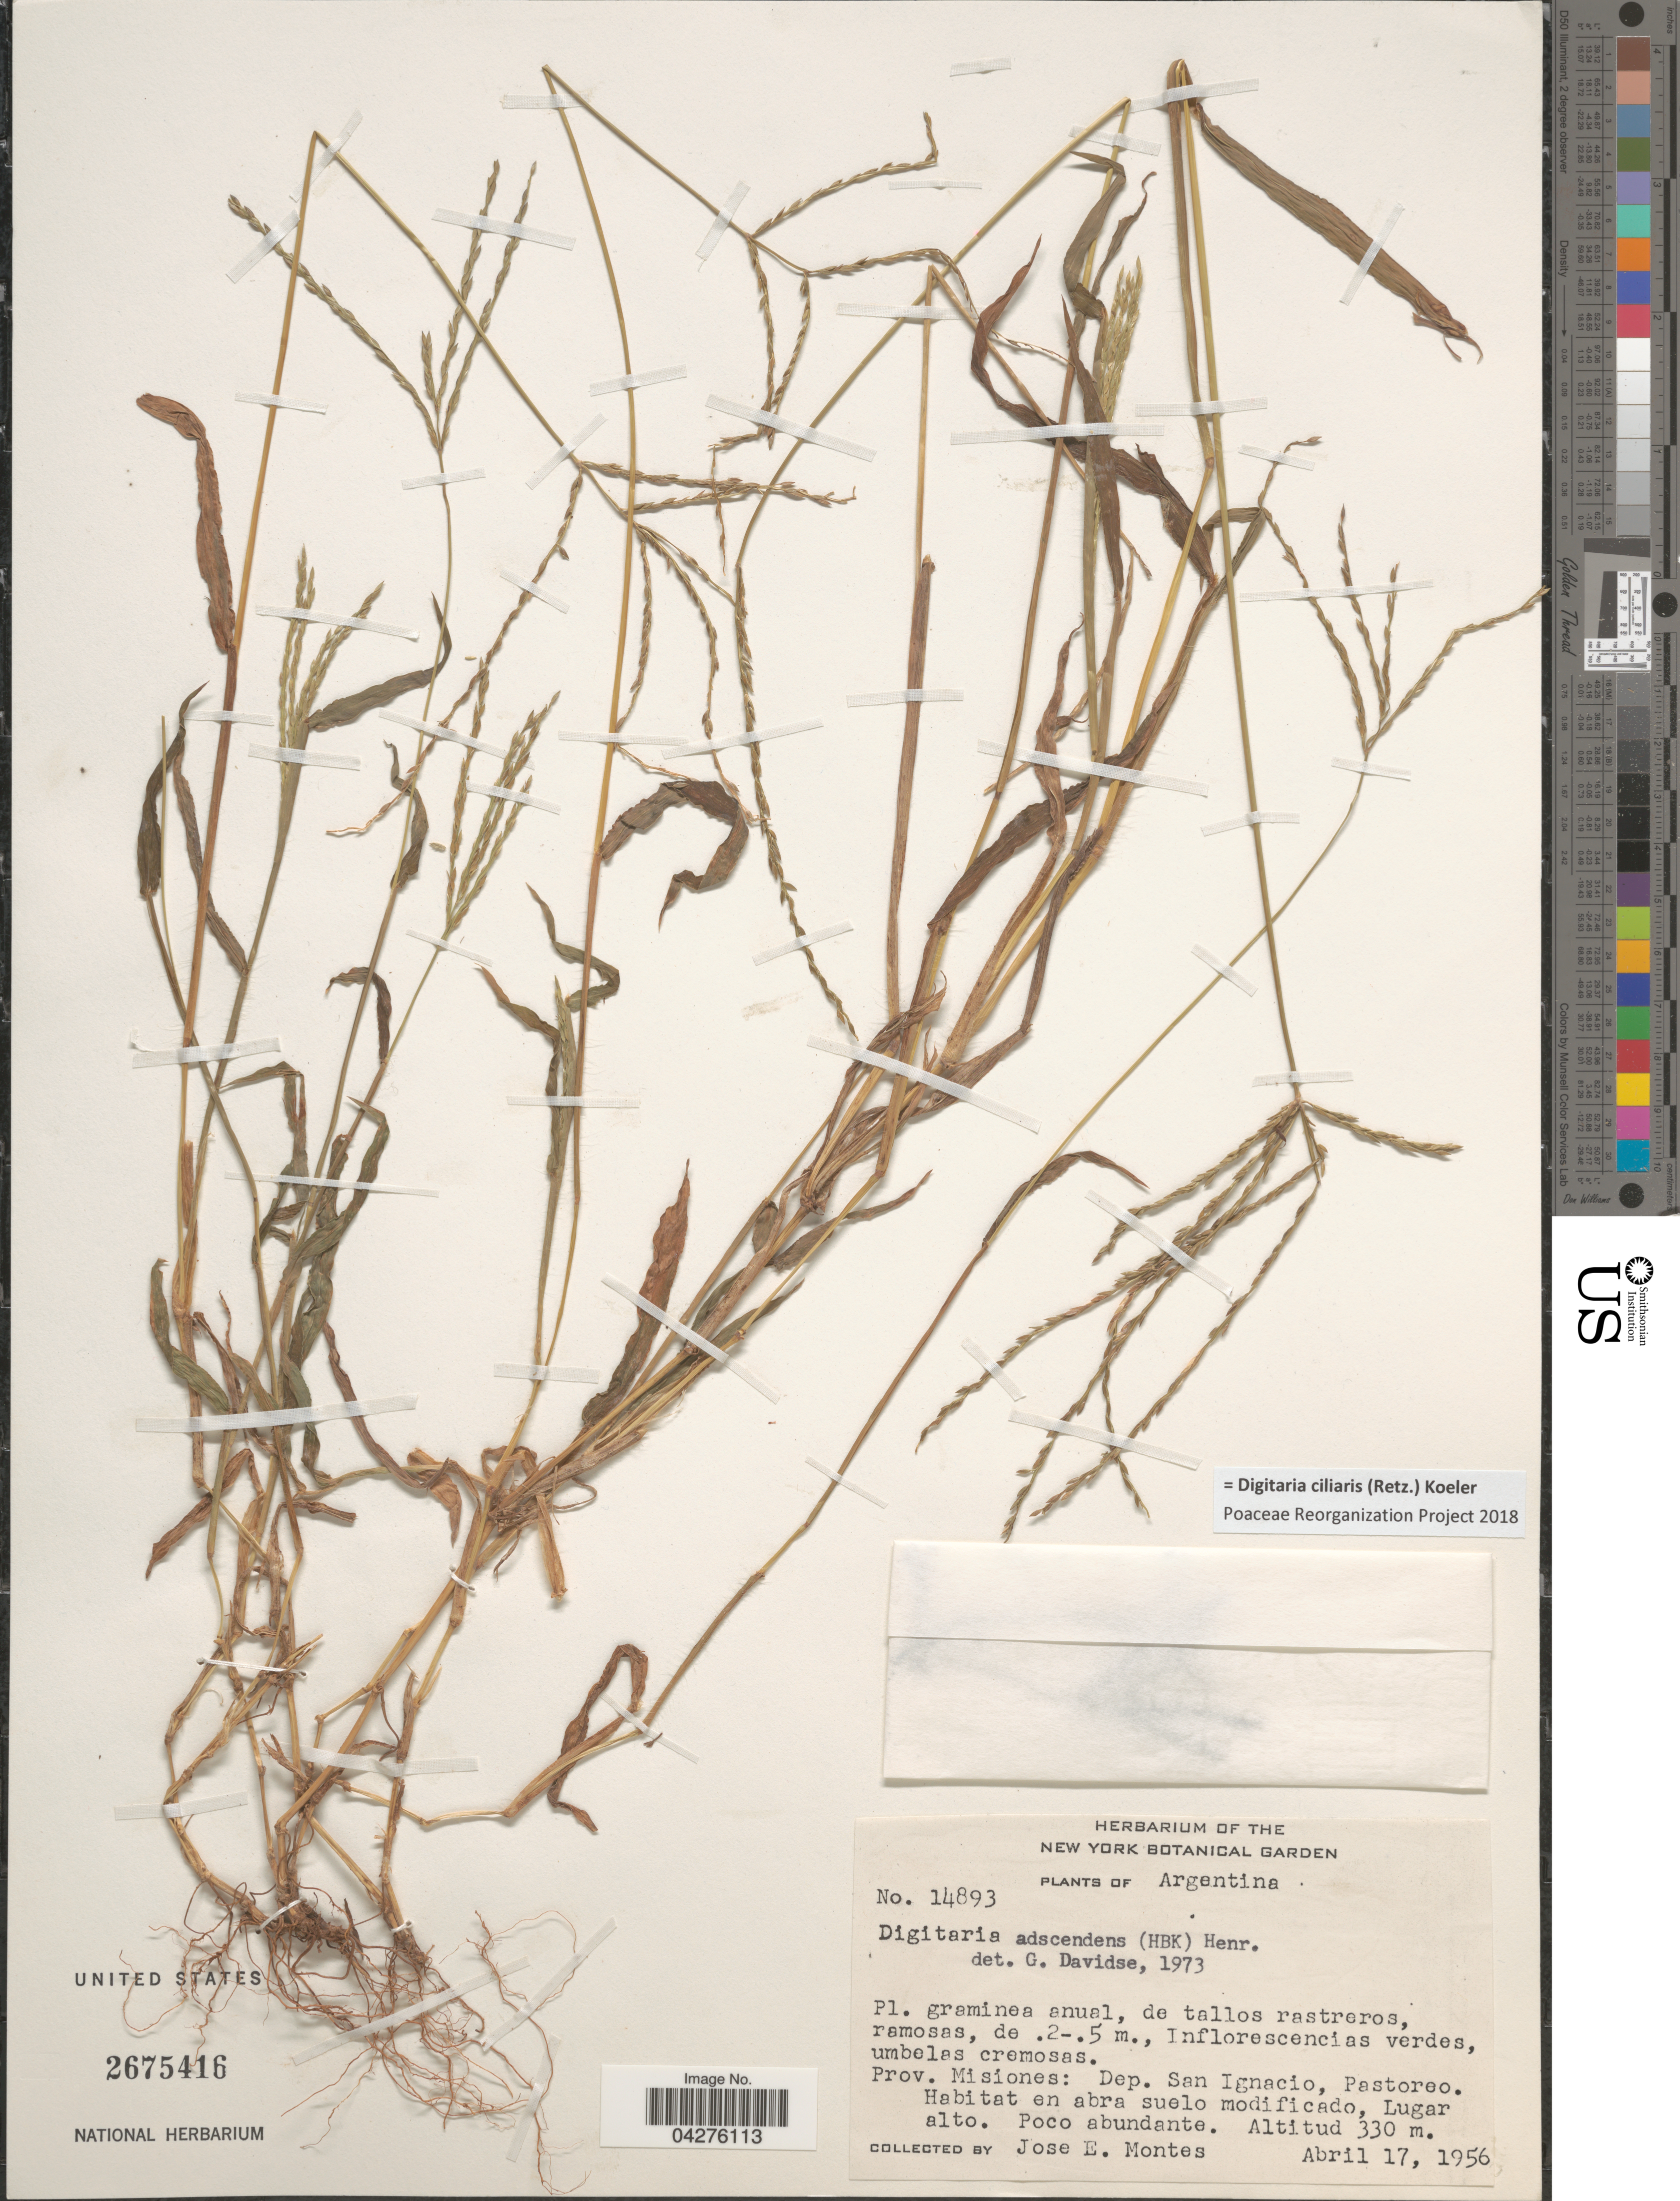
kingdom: Plantae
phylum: Tracheophyta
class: Liliopsida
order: Poales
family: Poaceae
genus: Digitaria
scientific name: Digitaria ciliaris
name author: (Retz.) Koeler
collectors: J. E. Montes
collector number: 14893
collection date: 1956-04-17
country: Argentina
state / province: Misiones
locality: Dep. San Ignacio, Pastoreo.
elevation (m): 330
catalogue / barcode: US 2675416